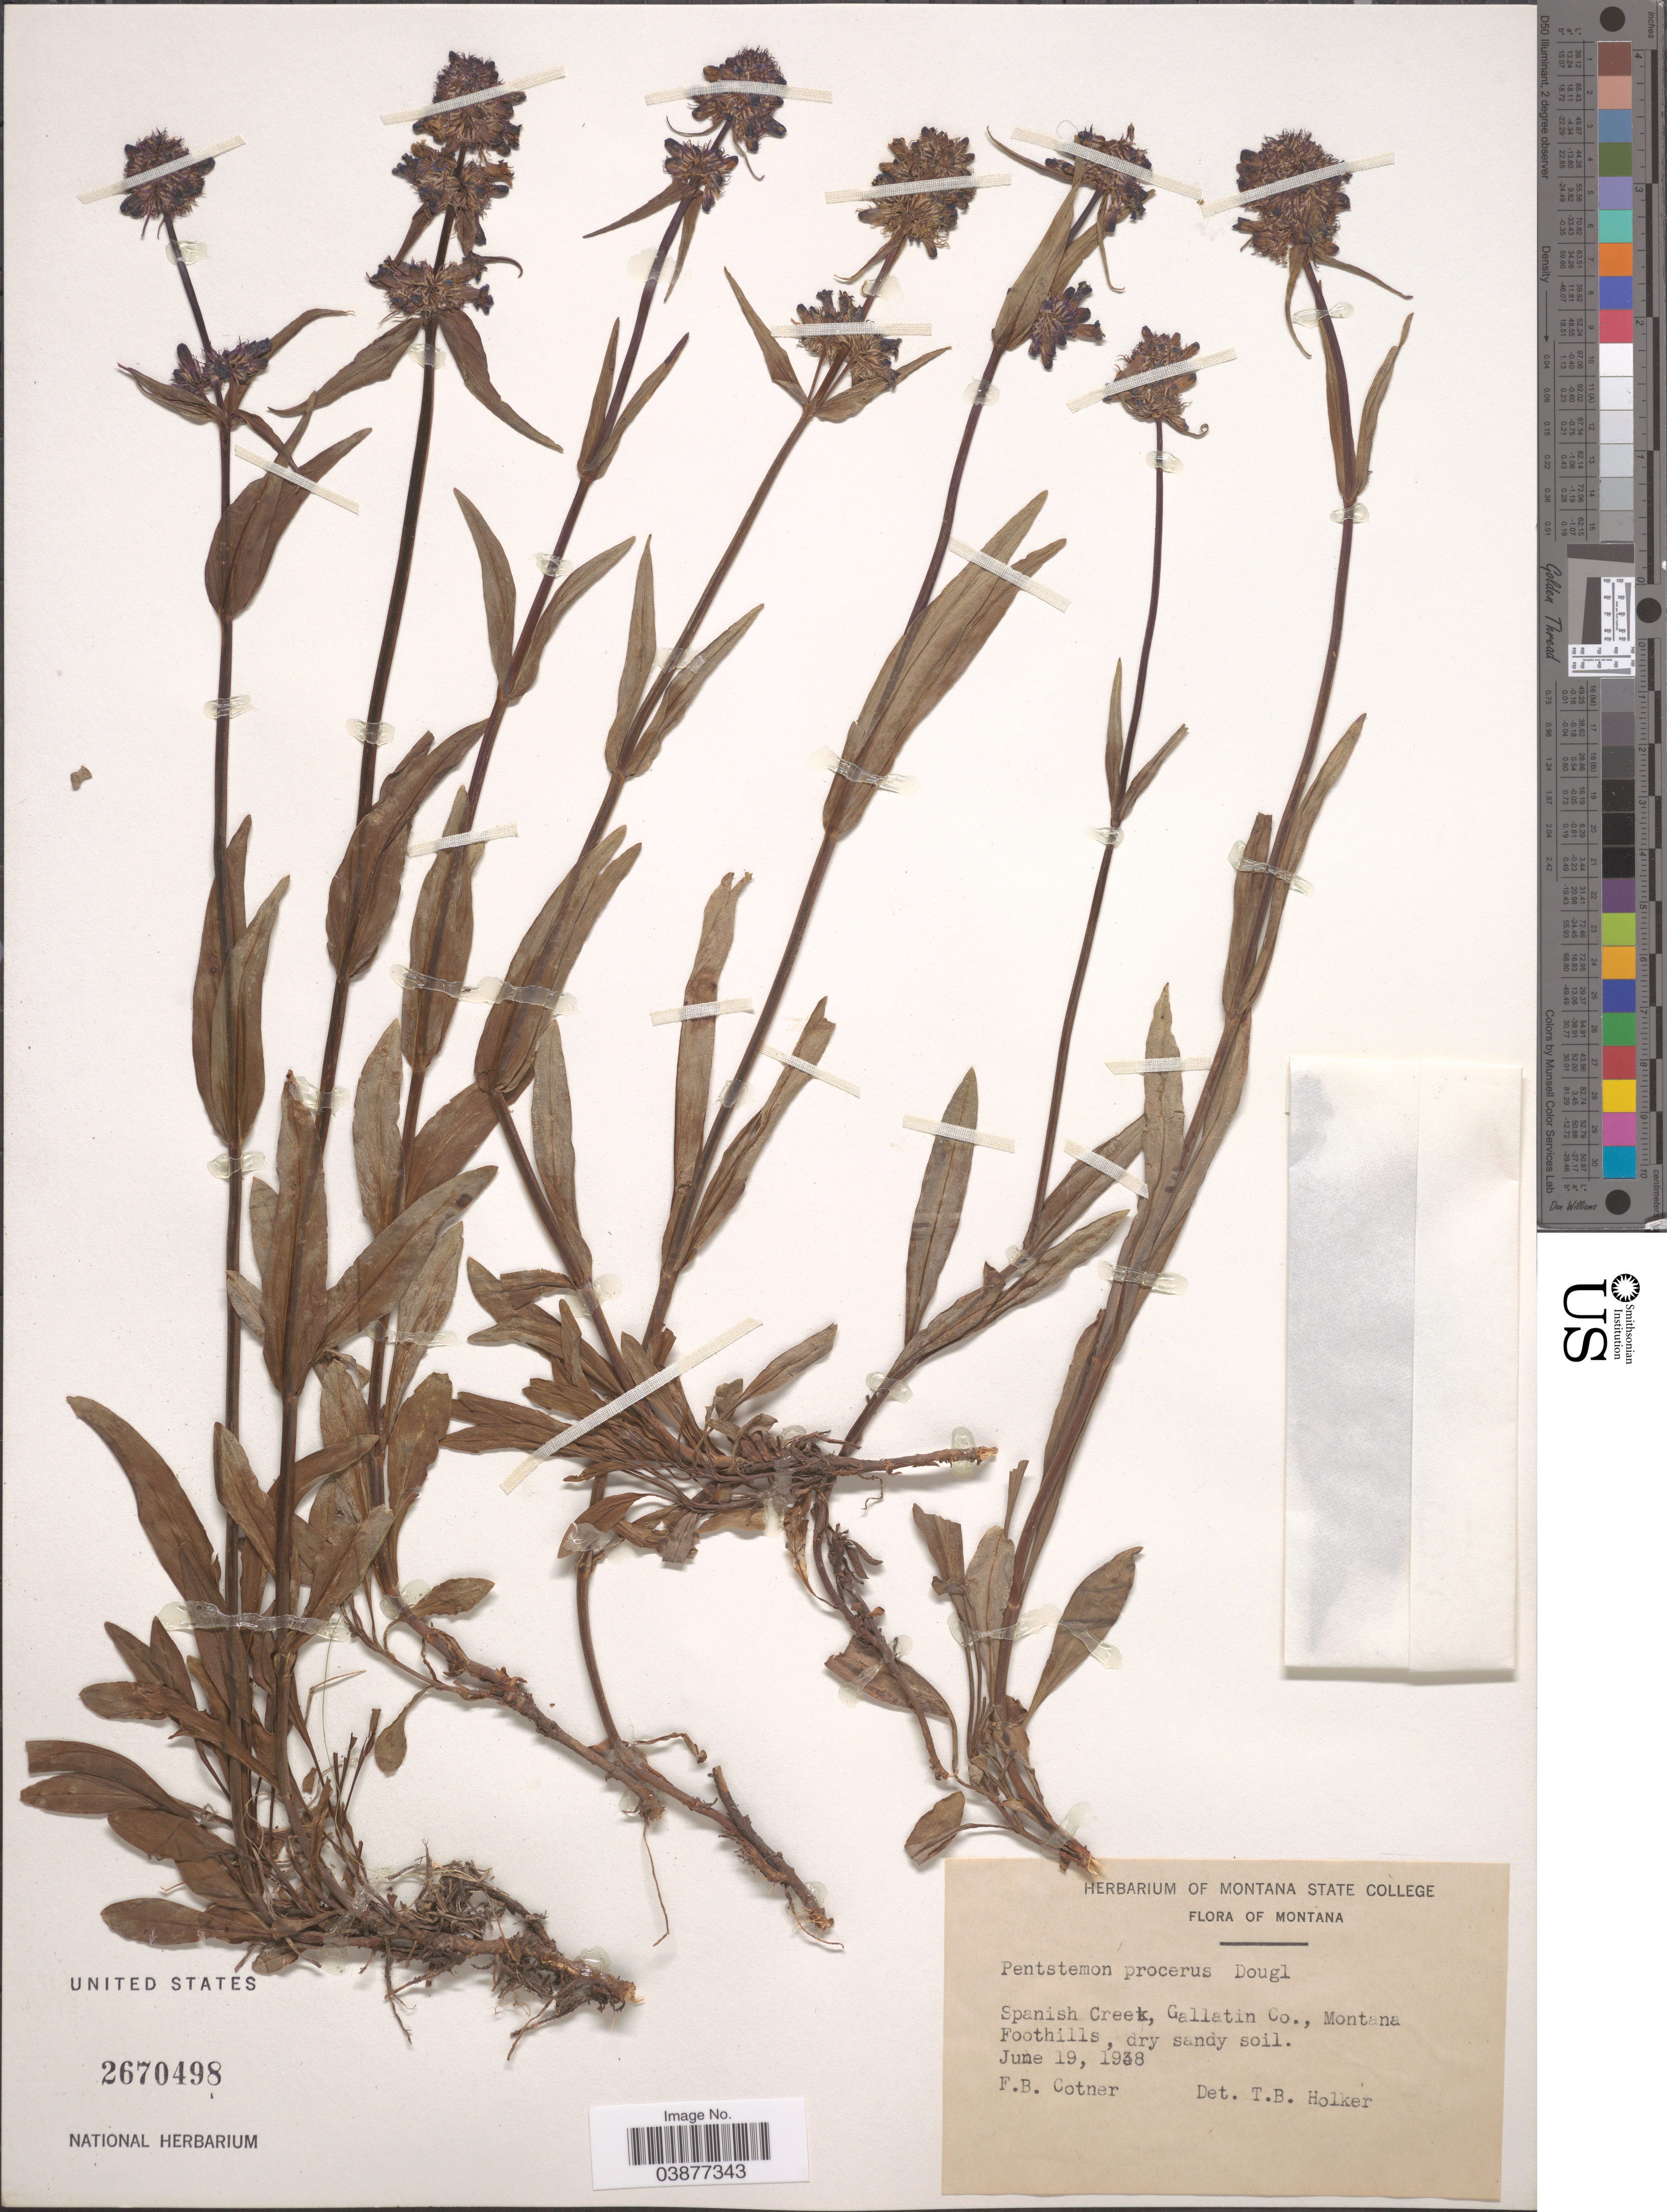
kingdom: Plantae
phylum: Tracheophyta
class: Magnoliopsida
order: Lamiales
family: Plantaginaceae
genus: Penstemon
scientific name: Penstemon procerus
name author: Douglas ex Graham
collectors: F. Cotner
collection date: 1938-06-19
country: United States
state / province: Montana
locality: Spanish Creek, Gallatin Co., Montana Foothills.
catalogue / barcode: US 2670498